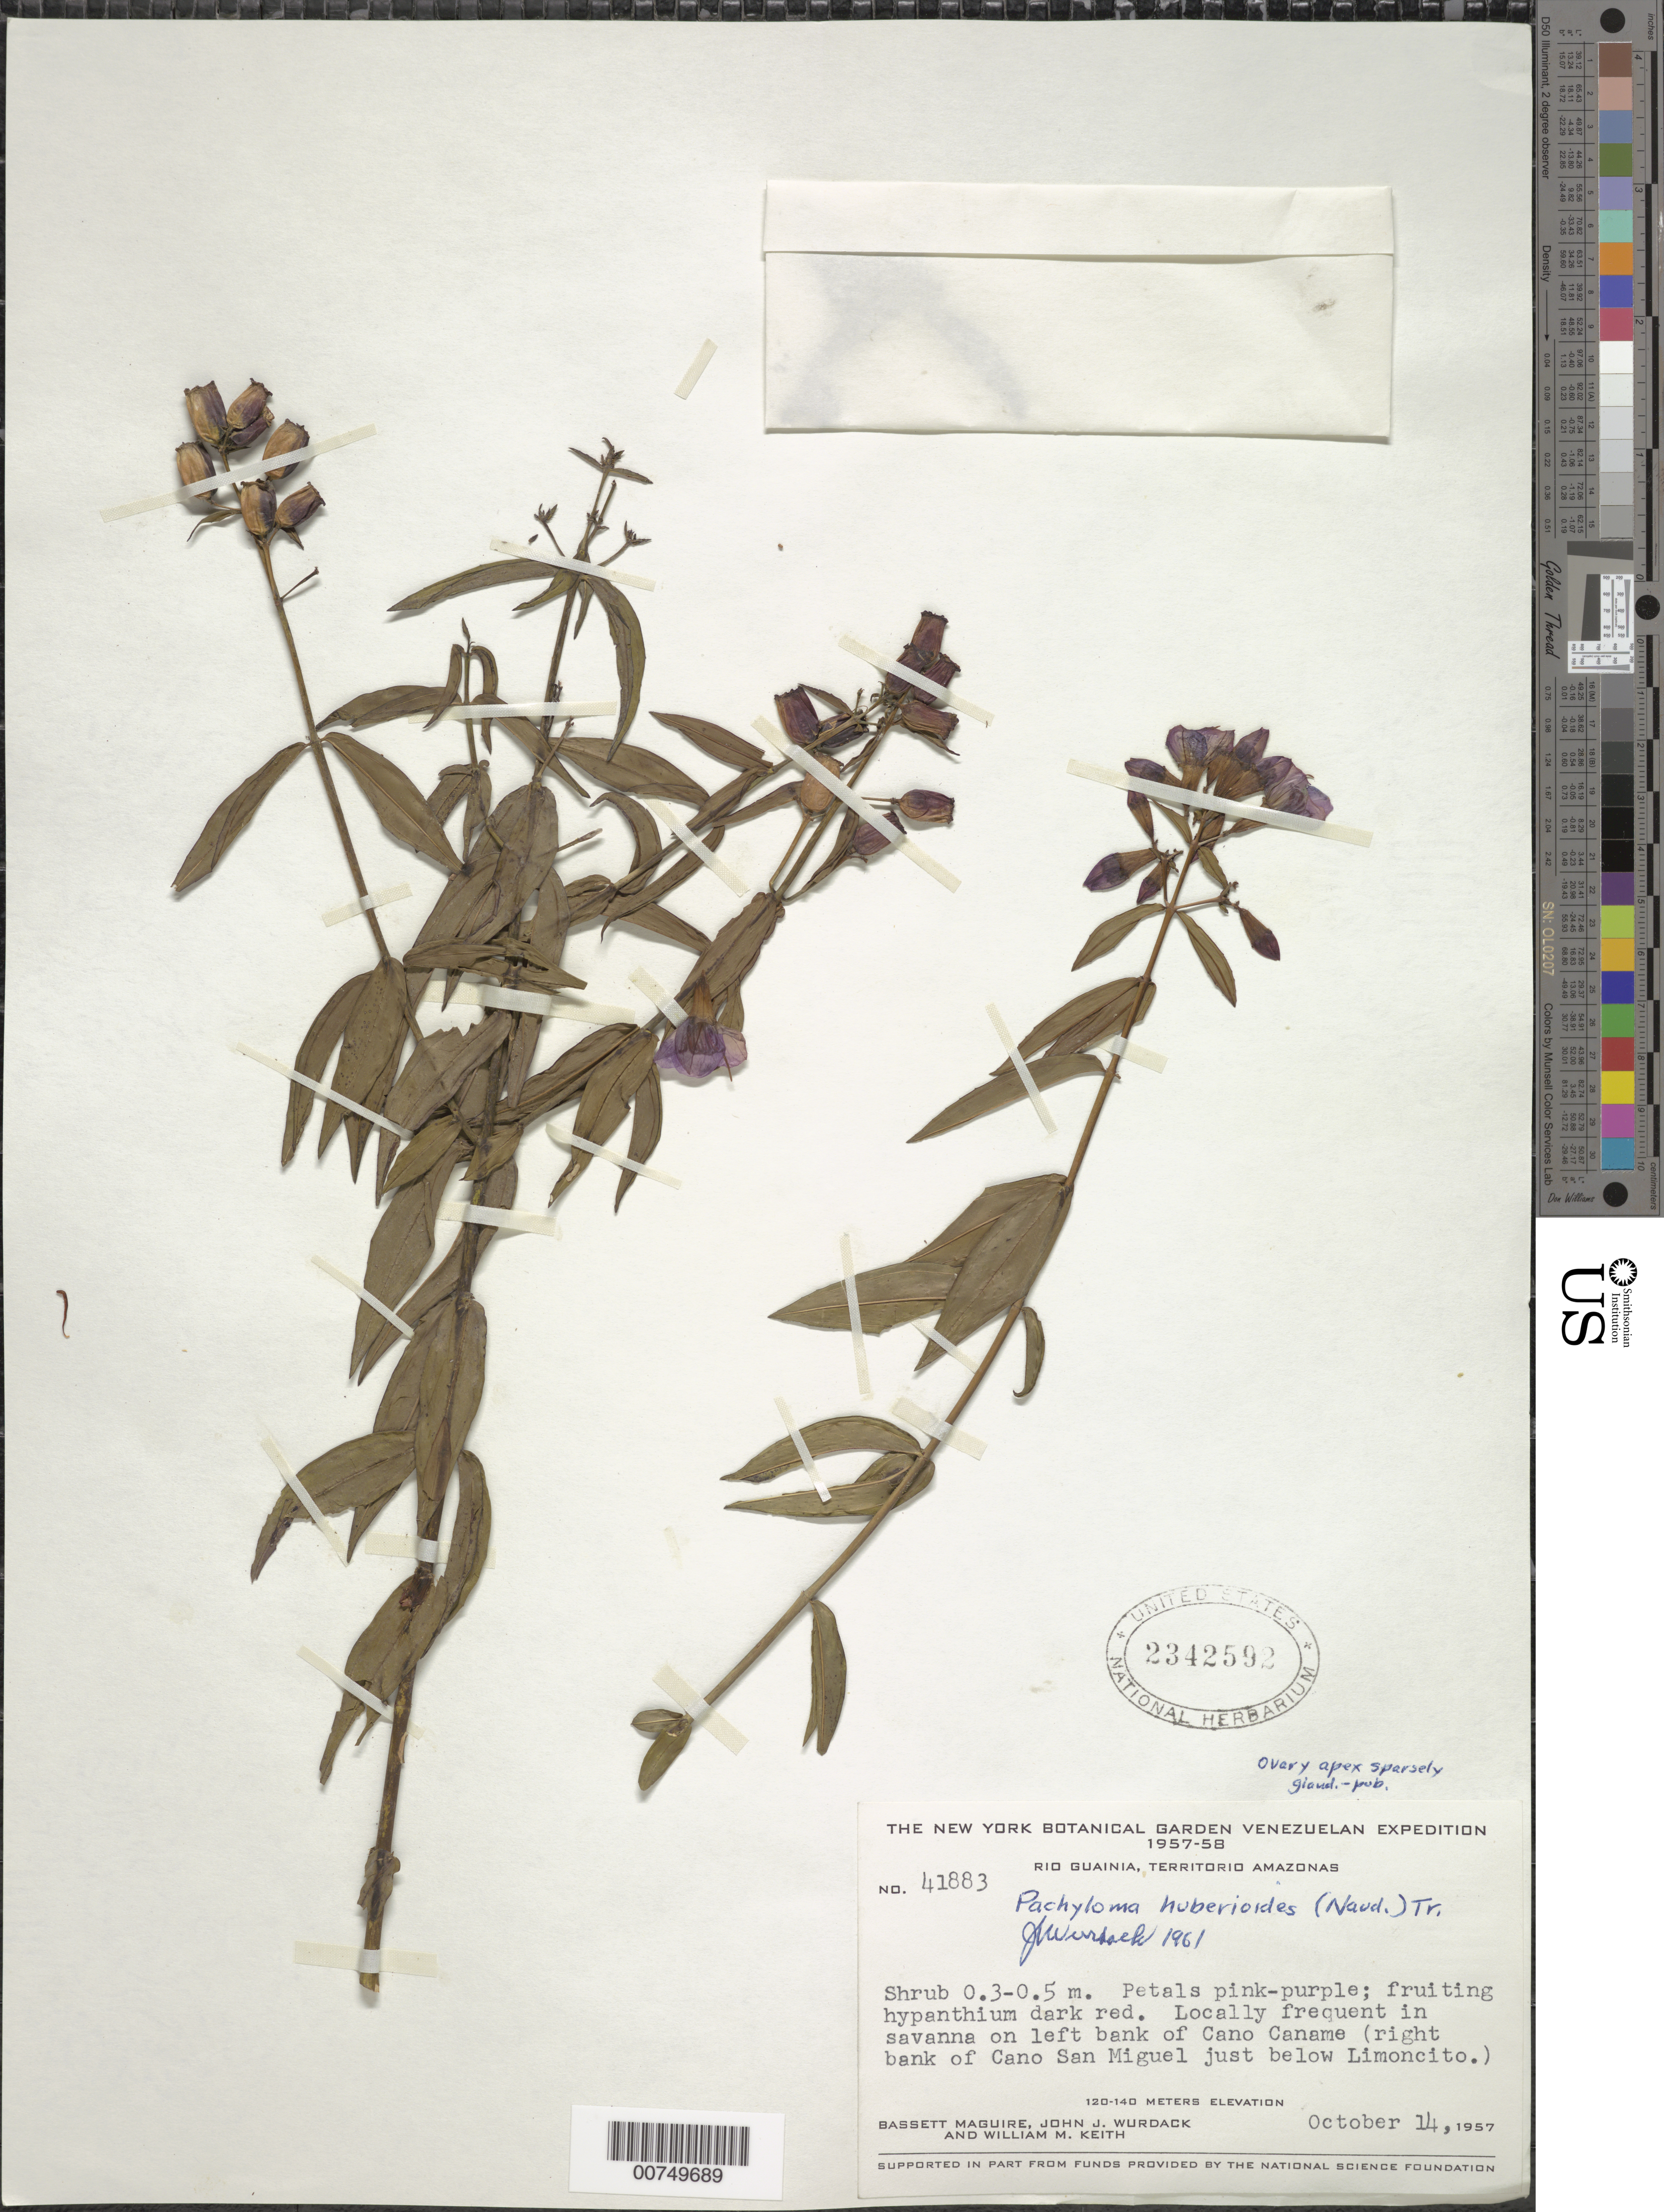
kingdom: Plantae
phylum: Tracheophyta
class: Magnoliopsida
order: Myrtales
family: Melastomataceae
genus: Pachyloma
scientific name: Pachyloma huberioides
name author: (Naudin) Triana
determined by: Wurdack, John J., (US), US (UNITED STATES)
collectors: B. Maguire, J. J. Wurdack & W. Keith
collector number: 41883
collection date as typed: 14-Oct-57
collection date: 1957-10-14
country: Venezuela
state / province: Amazonas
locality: Río Guainía, Caño Caname, right bank of Caño San Miguel, below Limoncito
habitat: Savanna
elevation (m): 120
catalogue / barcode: US 2342592